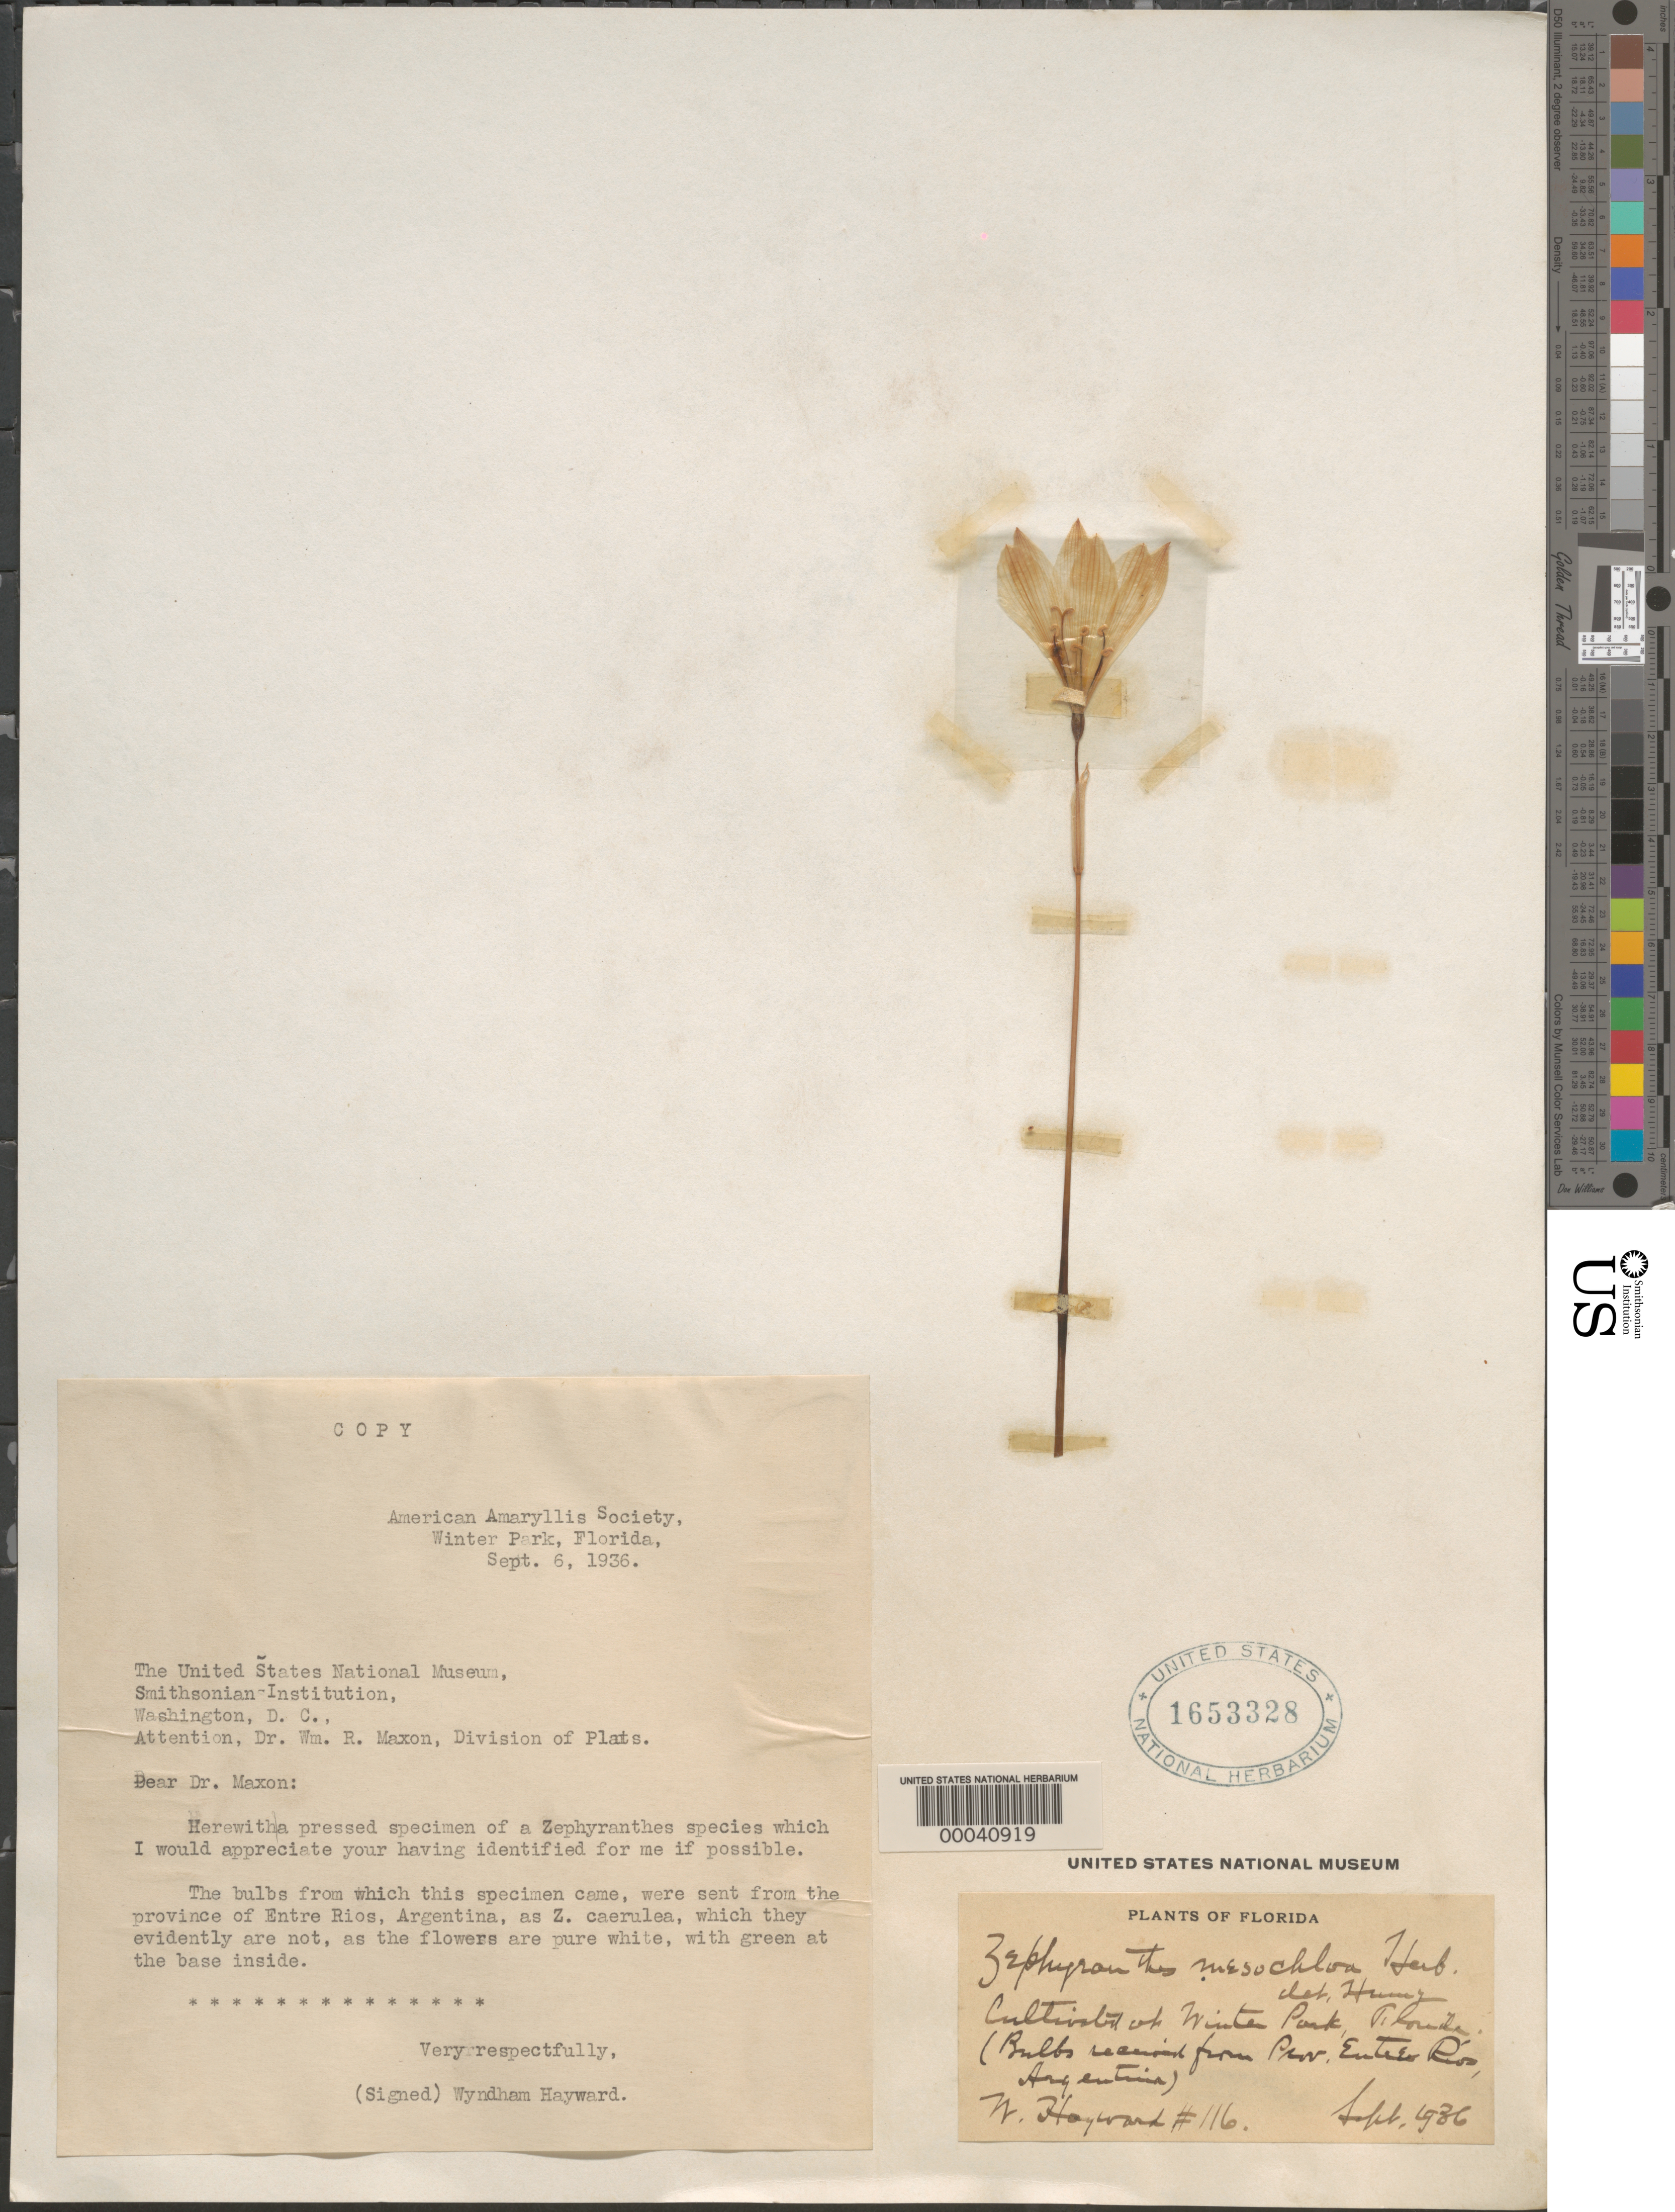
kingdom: Plantae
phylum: Tracheophyta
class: Liliopsida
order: Asparagales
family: Amaryllidaceae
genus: Zephyranthes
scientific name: Zephyranthes mesochloa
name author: Herb. ex Lindl.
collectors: W. Hayward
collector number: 116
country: Argentina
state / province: Entre Ríos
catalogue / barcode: US 1653328